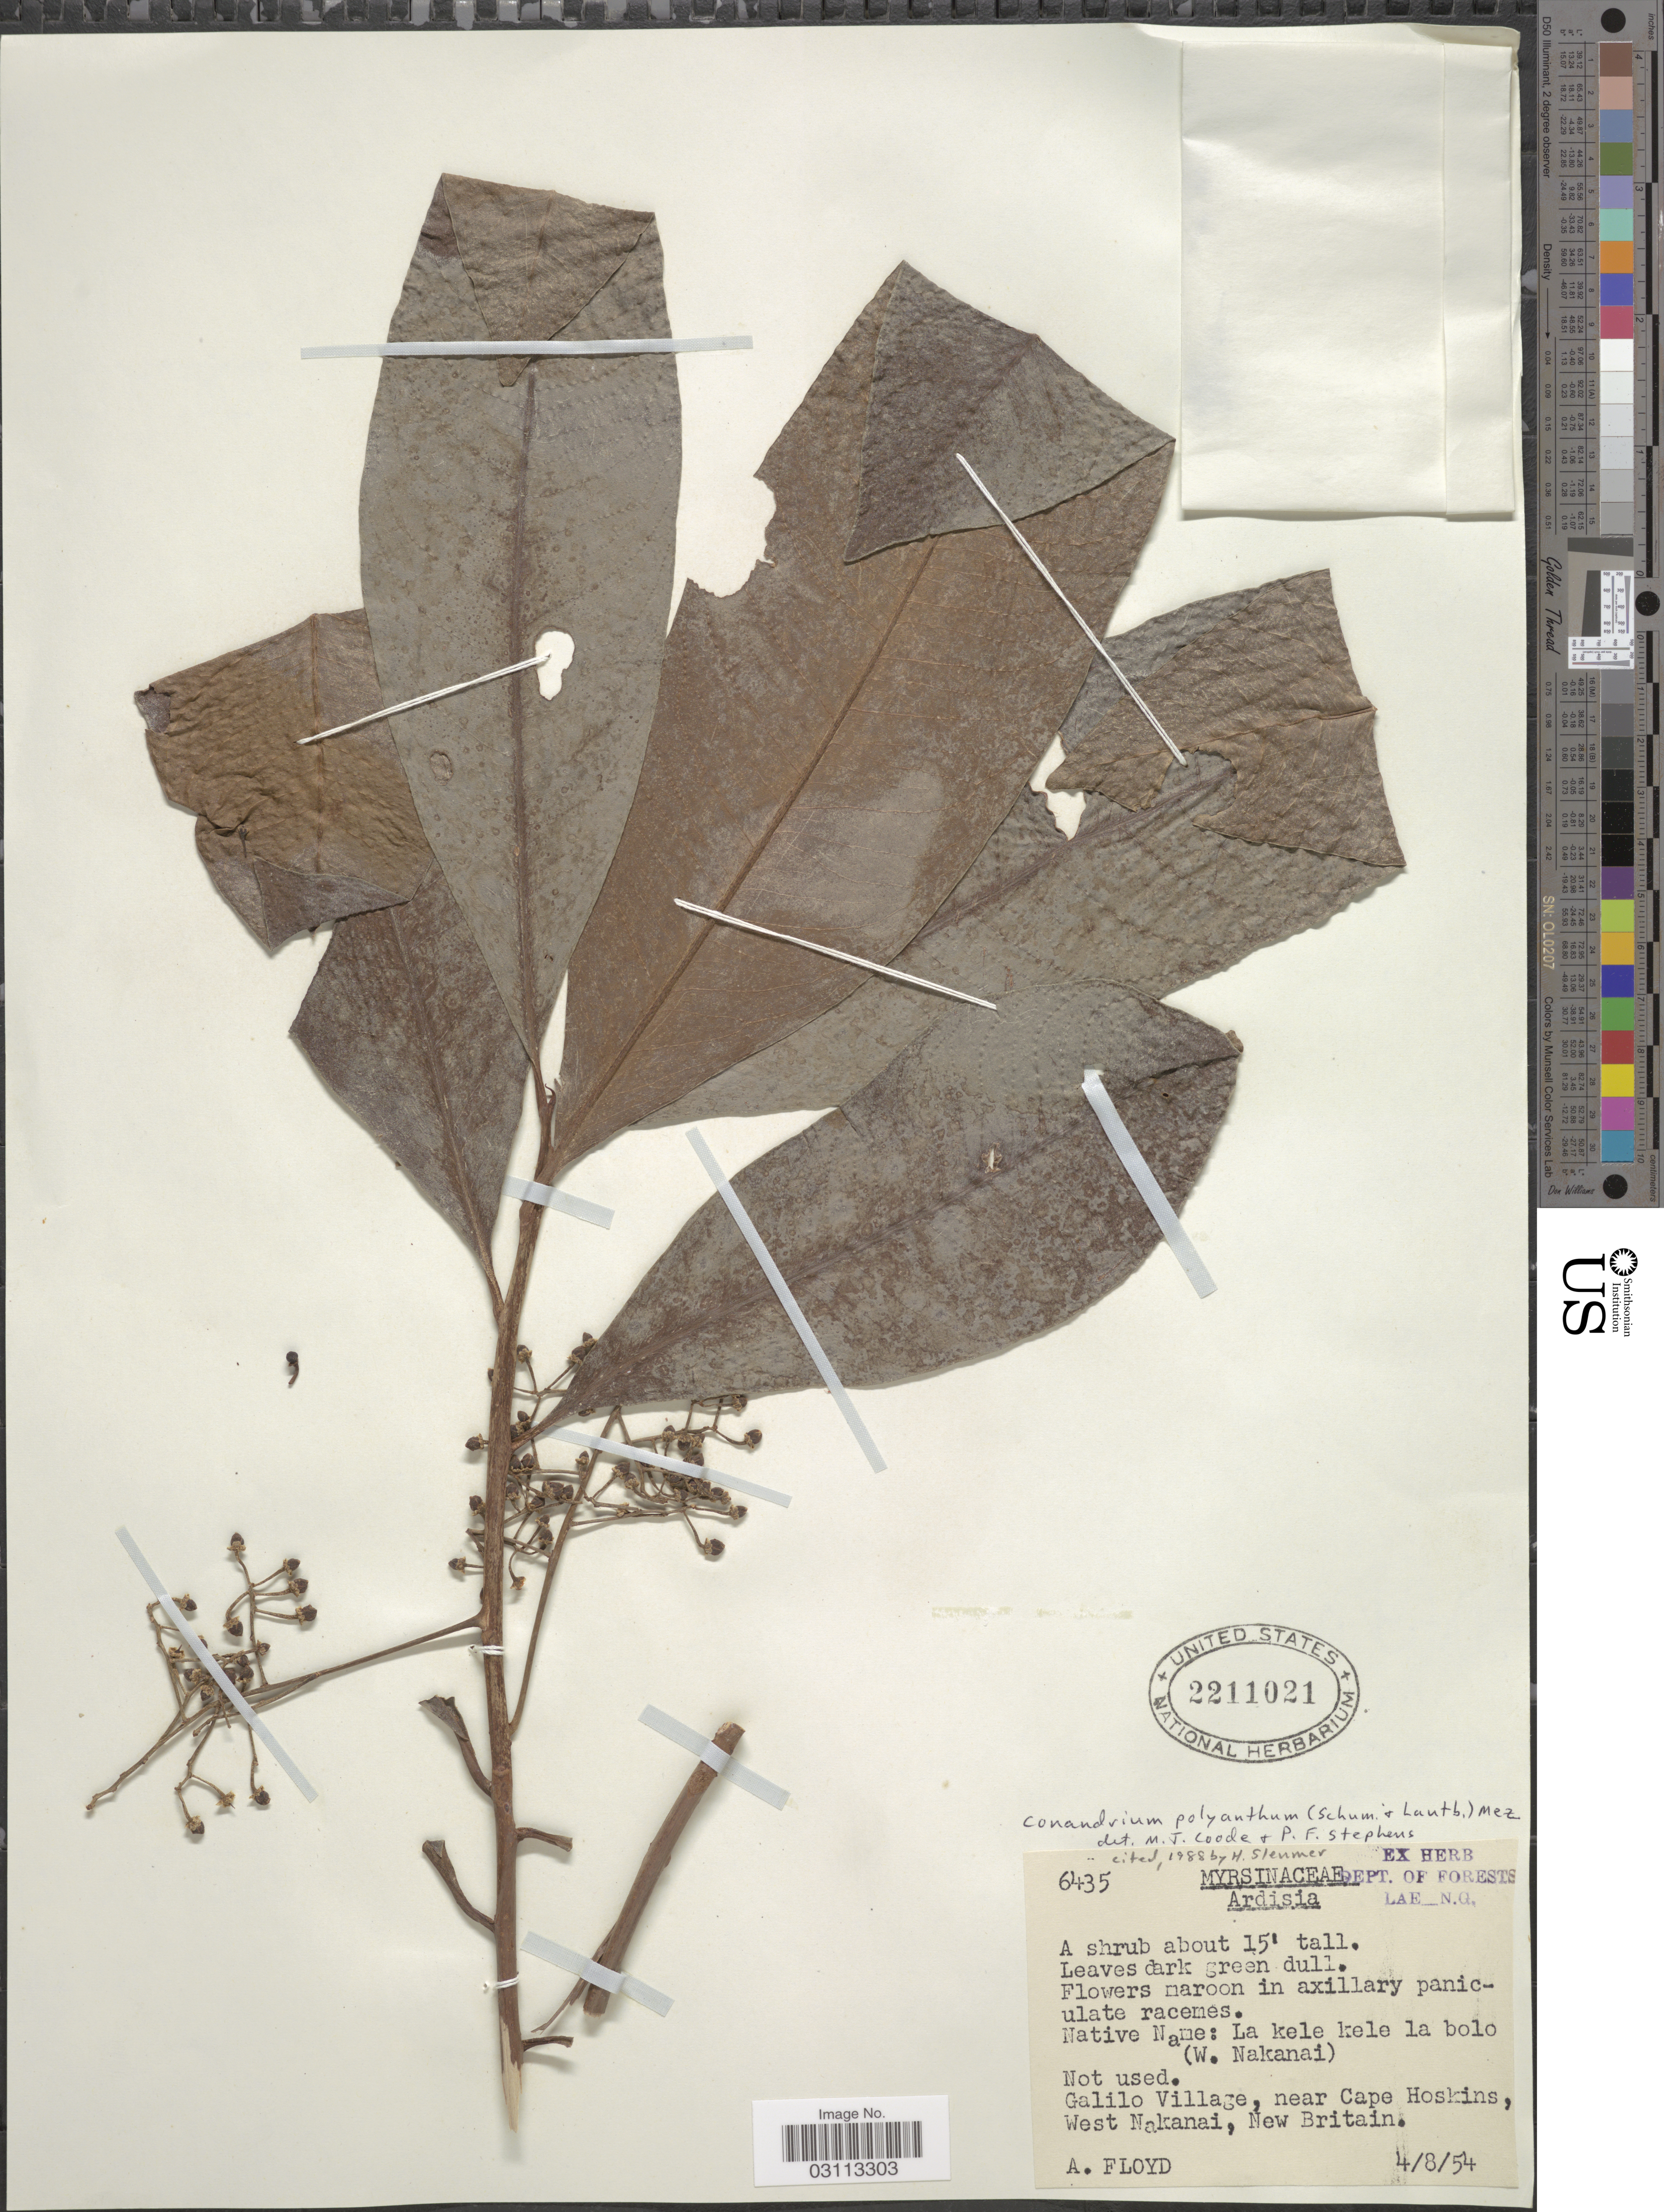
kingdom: Plantae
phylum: Tracheophyta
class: Magnoliopsida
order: Ericales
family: Primulaceae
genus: Conandrium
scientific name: Conandrium polyanthum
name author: (Lauterb. & K. Schum.) Mez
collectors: A. Floyd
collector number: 6435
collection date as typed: Transcribed d/m/y: 4/8/54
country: Papua New Guinea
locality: Galilo Village, near Cape Hoskins, West Nakanai, New Britain.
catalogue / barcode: US 2211021